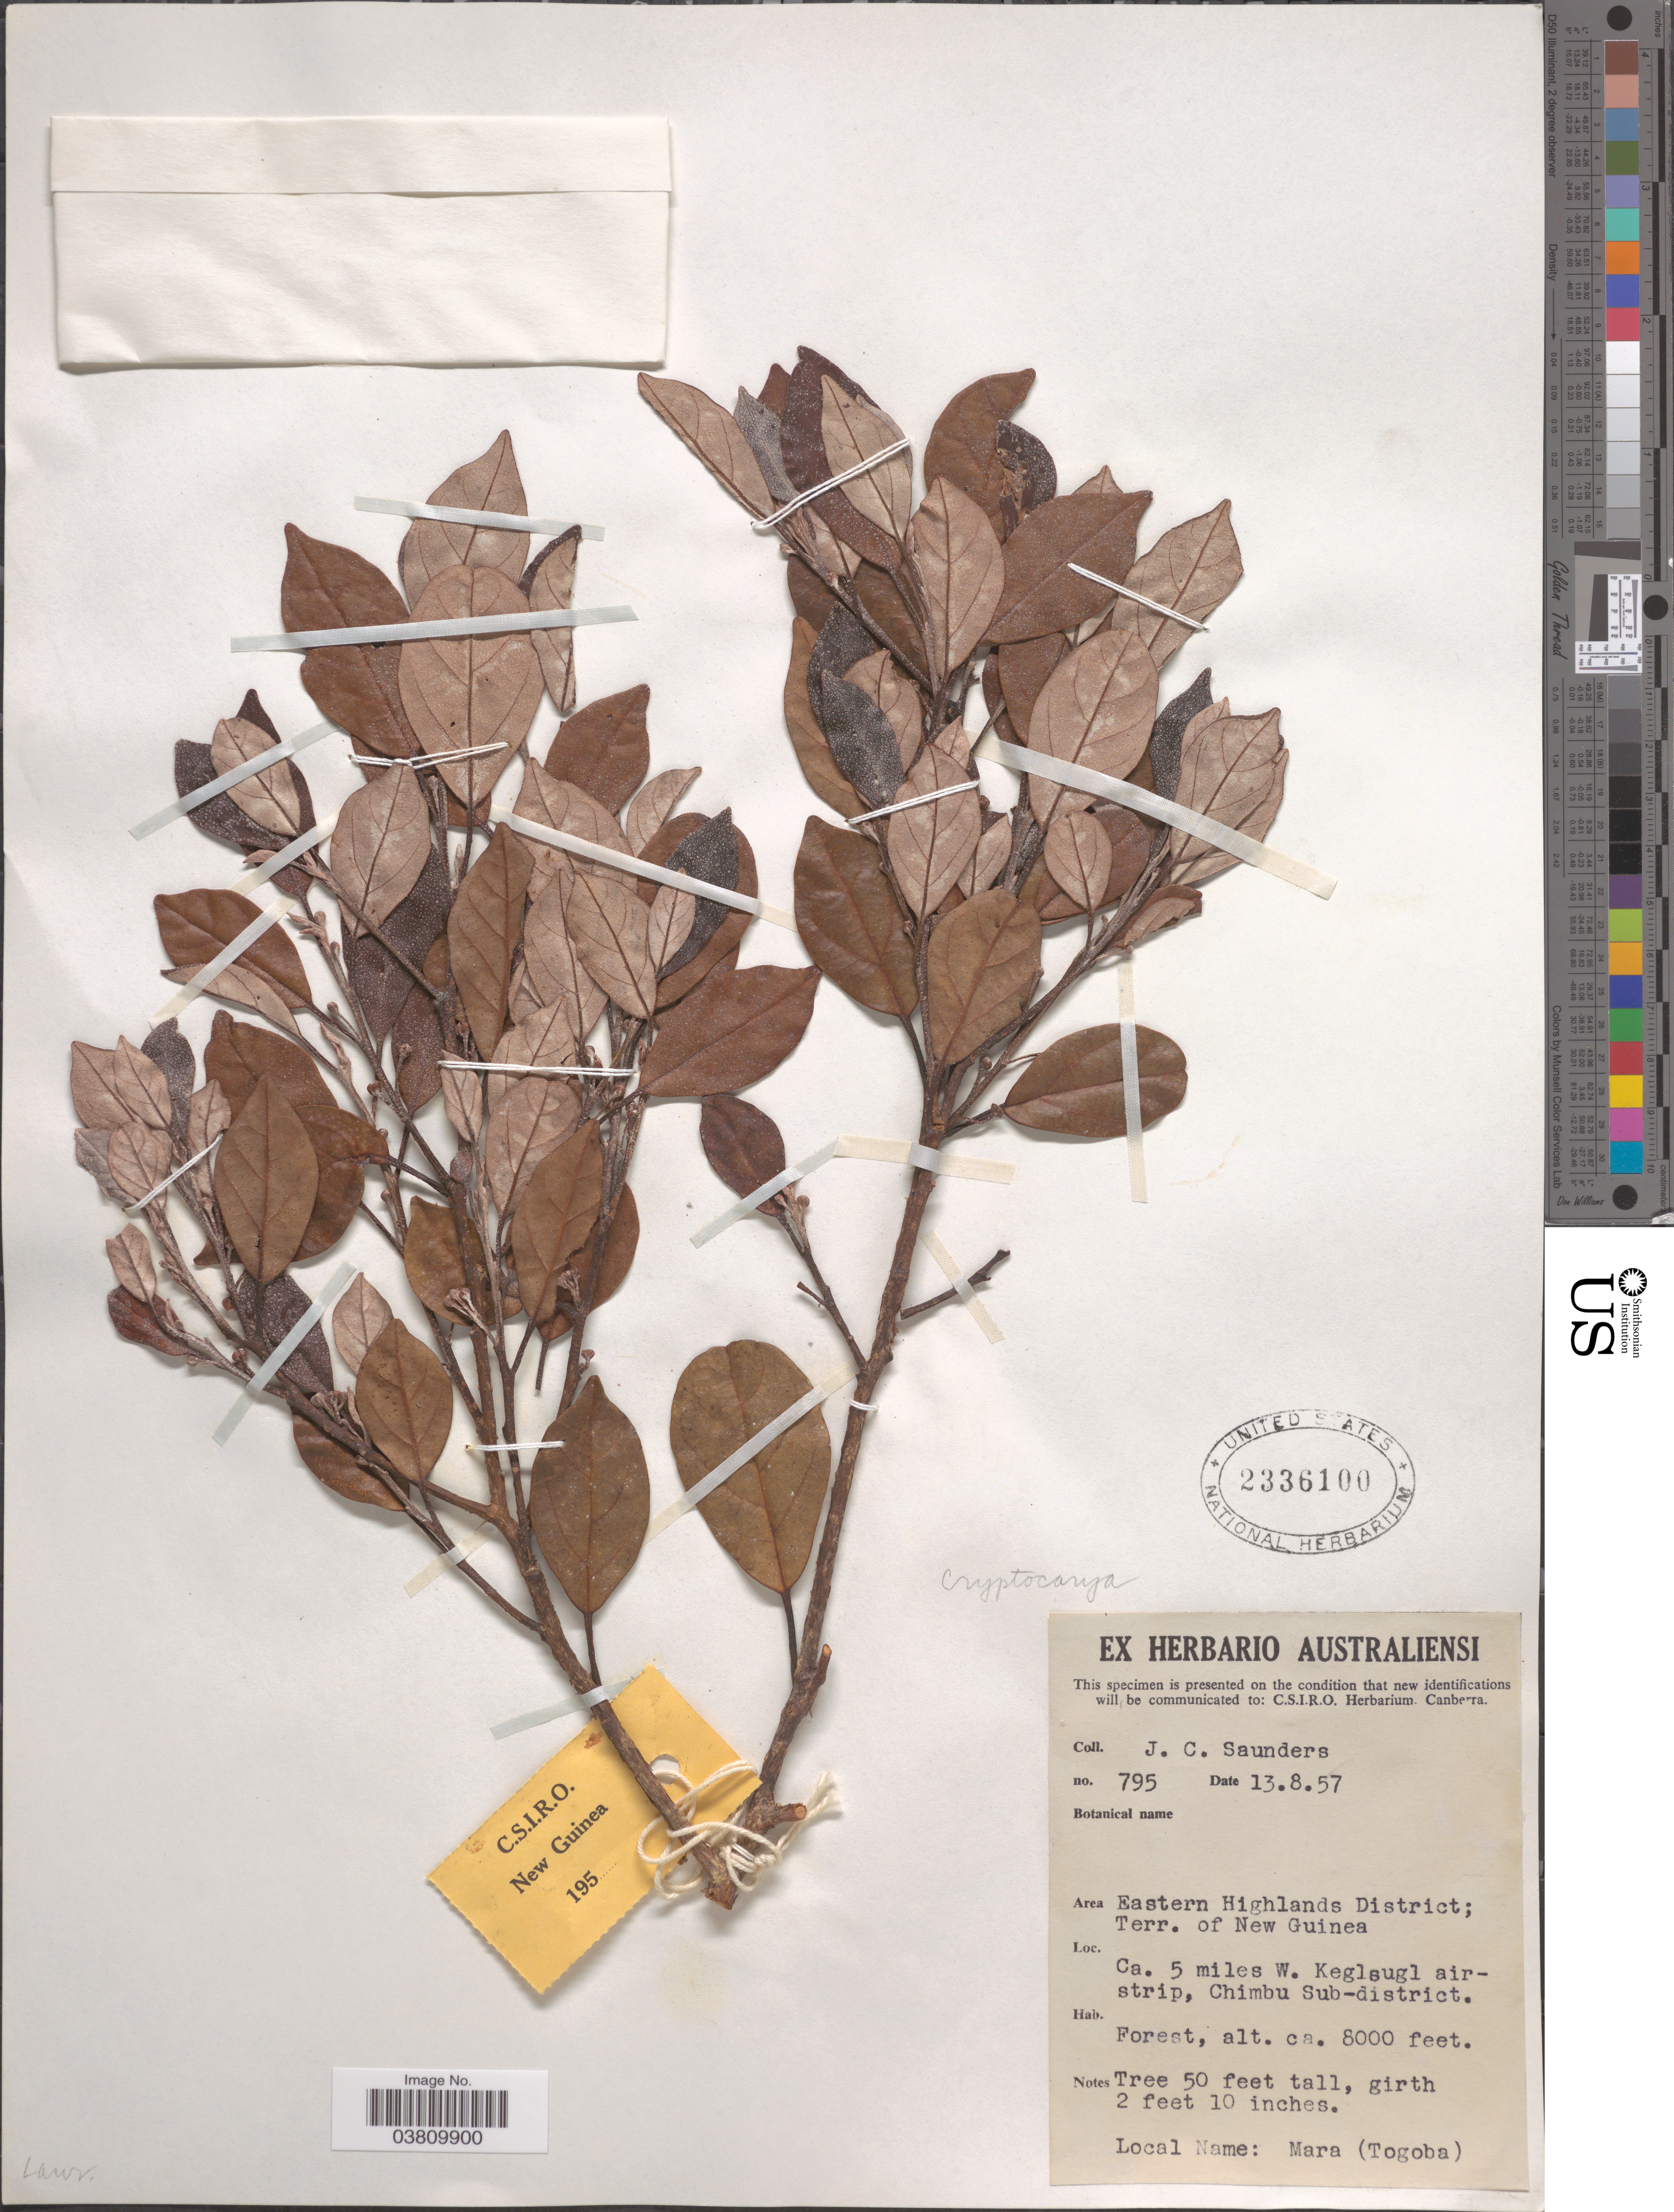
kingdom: Plantae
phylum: Tracheophyta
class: Magnoliopsida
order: Laurales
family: Lauraceae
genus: Cryptocarya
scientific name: Cryptocarya sp.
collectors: J. C. Saunders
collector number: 795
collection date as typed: Transcribed d/m/y: 13/8/57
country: Papua New Guinea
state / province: Chimbu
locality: Area Eastern Highlands District; Terr. of New Guinea. Ca. 5 miles W. Keglsugl airstrip, Chimbu Sub-district.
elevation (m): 2438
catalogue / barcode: US 2336100